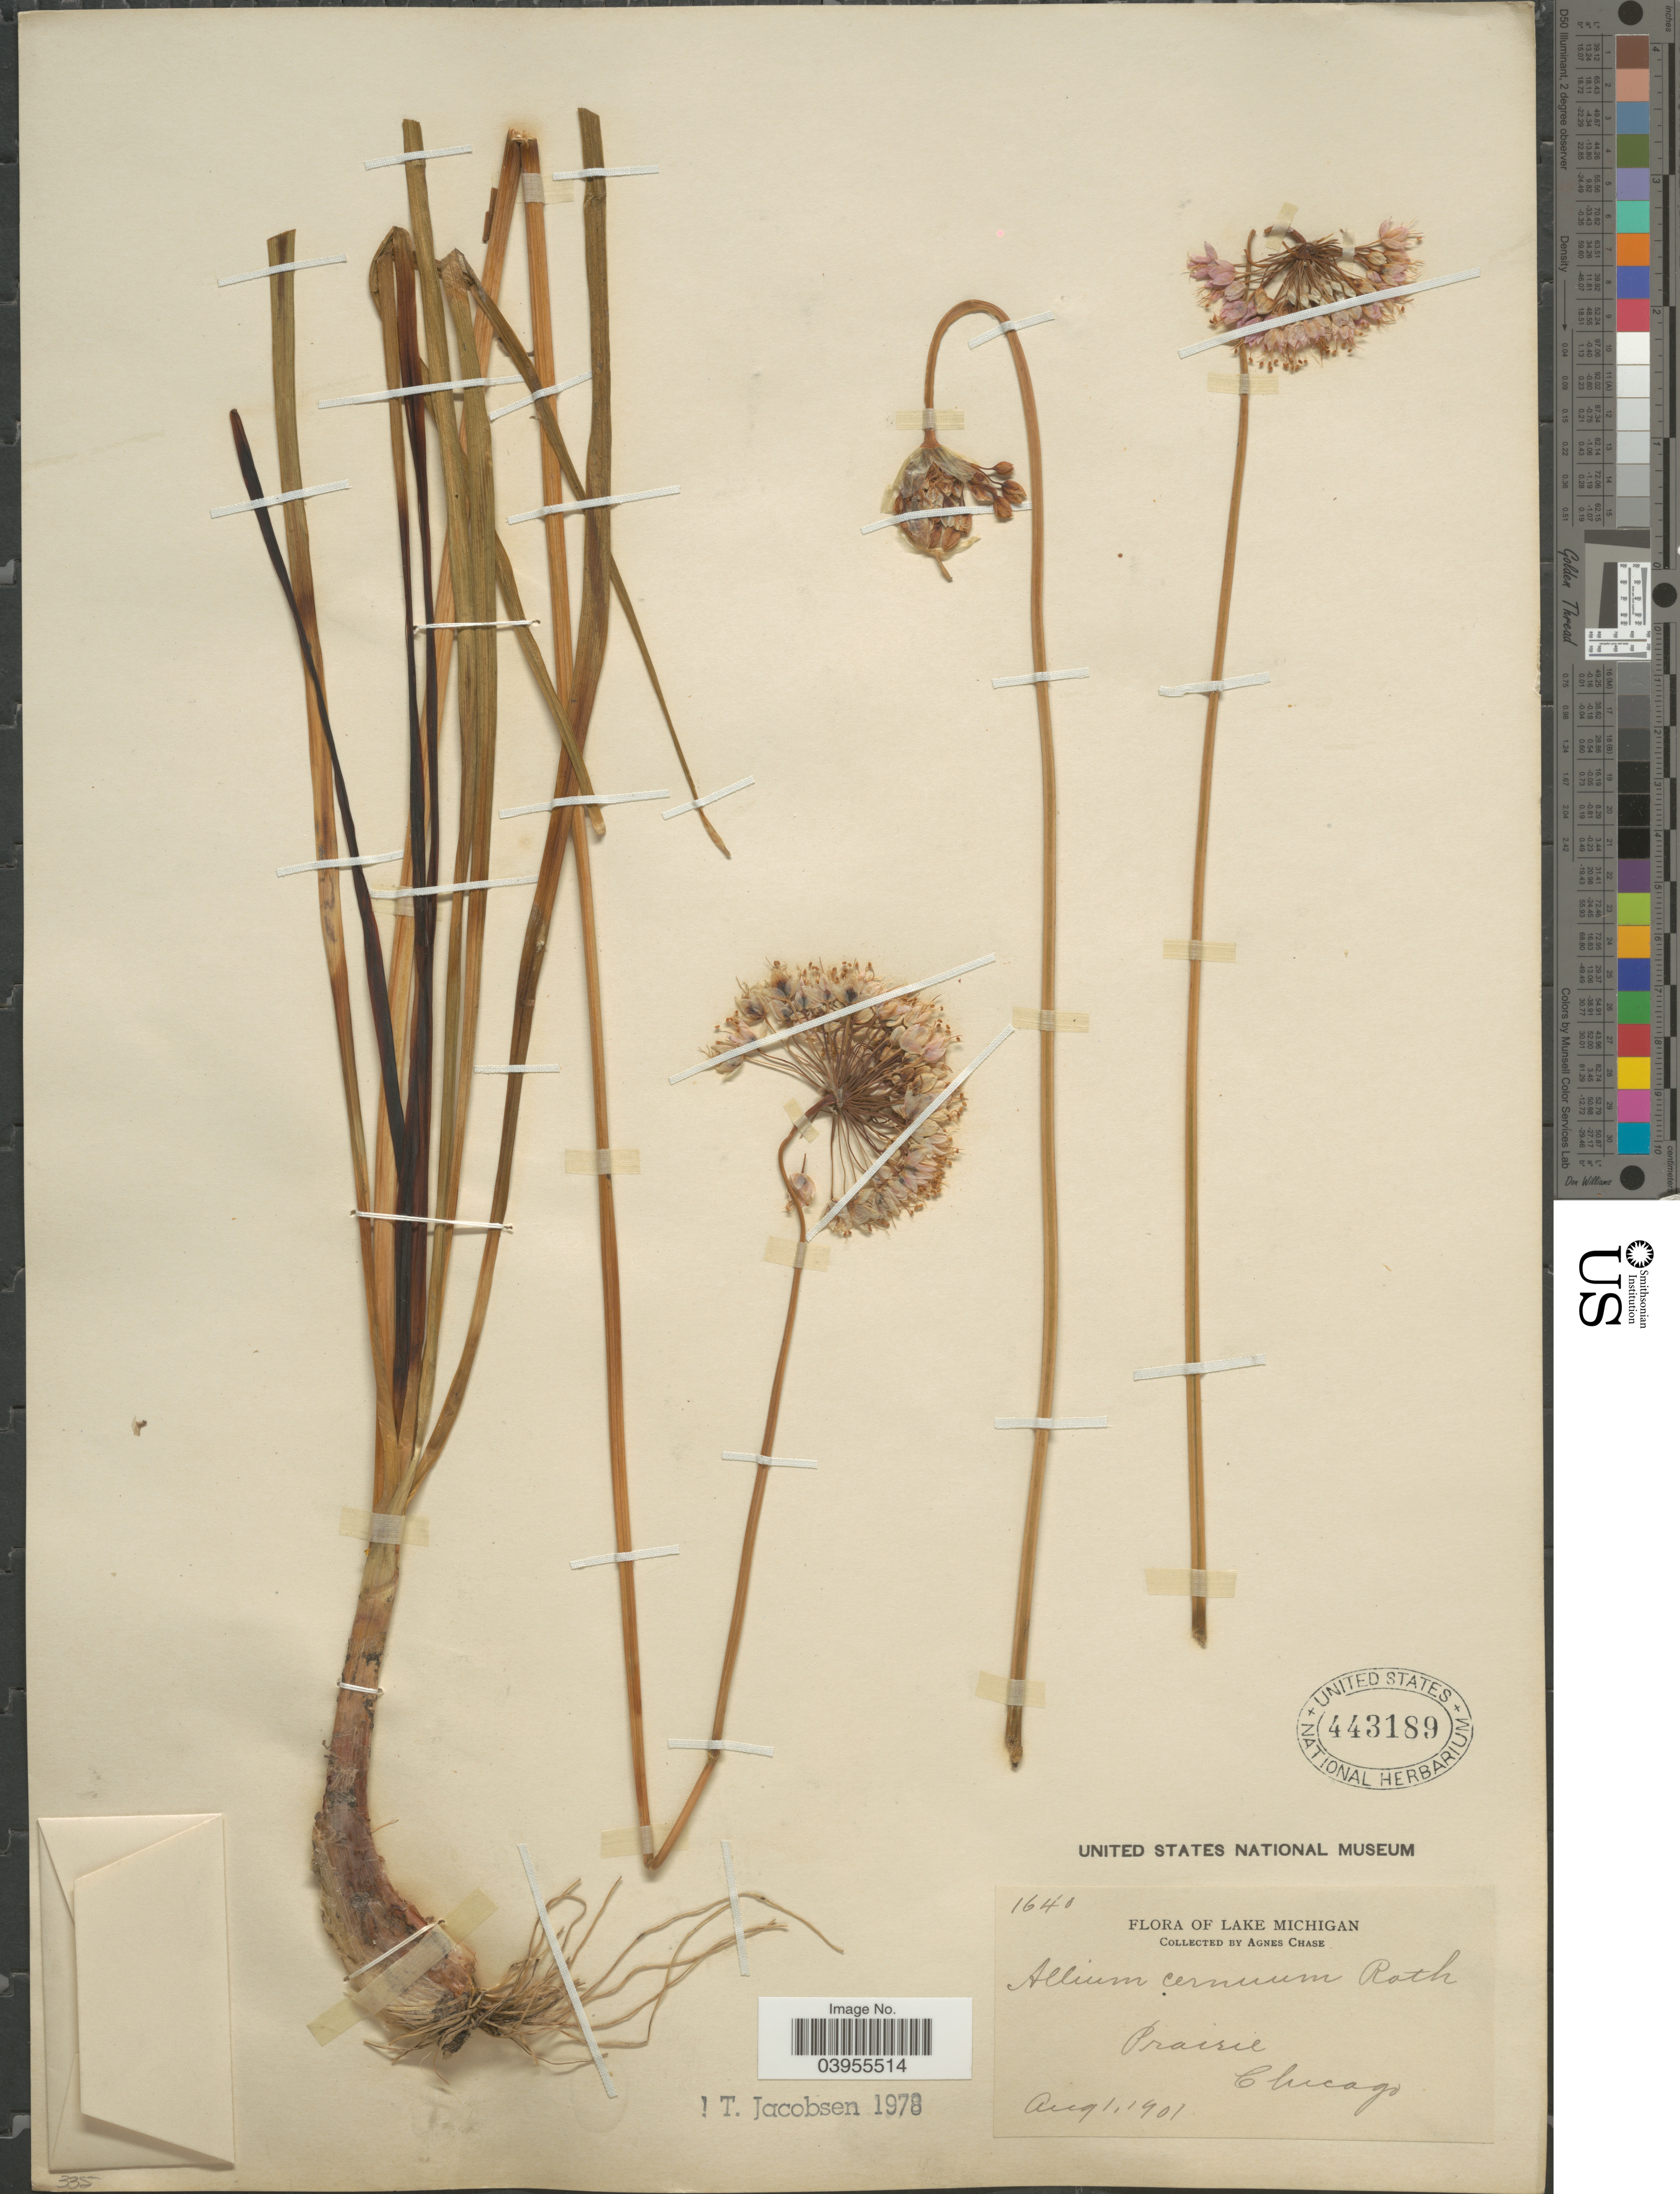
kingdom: Plantae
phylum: Tracheophyta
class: Liliopsida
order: Asparagales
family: Amaryllidaceae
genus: Allium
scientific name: Allium cernuum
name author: Roth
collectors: A. Chase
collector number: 1640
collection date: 1901-08-01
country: United States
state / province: Michigan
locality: Lake Michigan. Prairie Chicago.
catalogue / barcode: US 443189